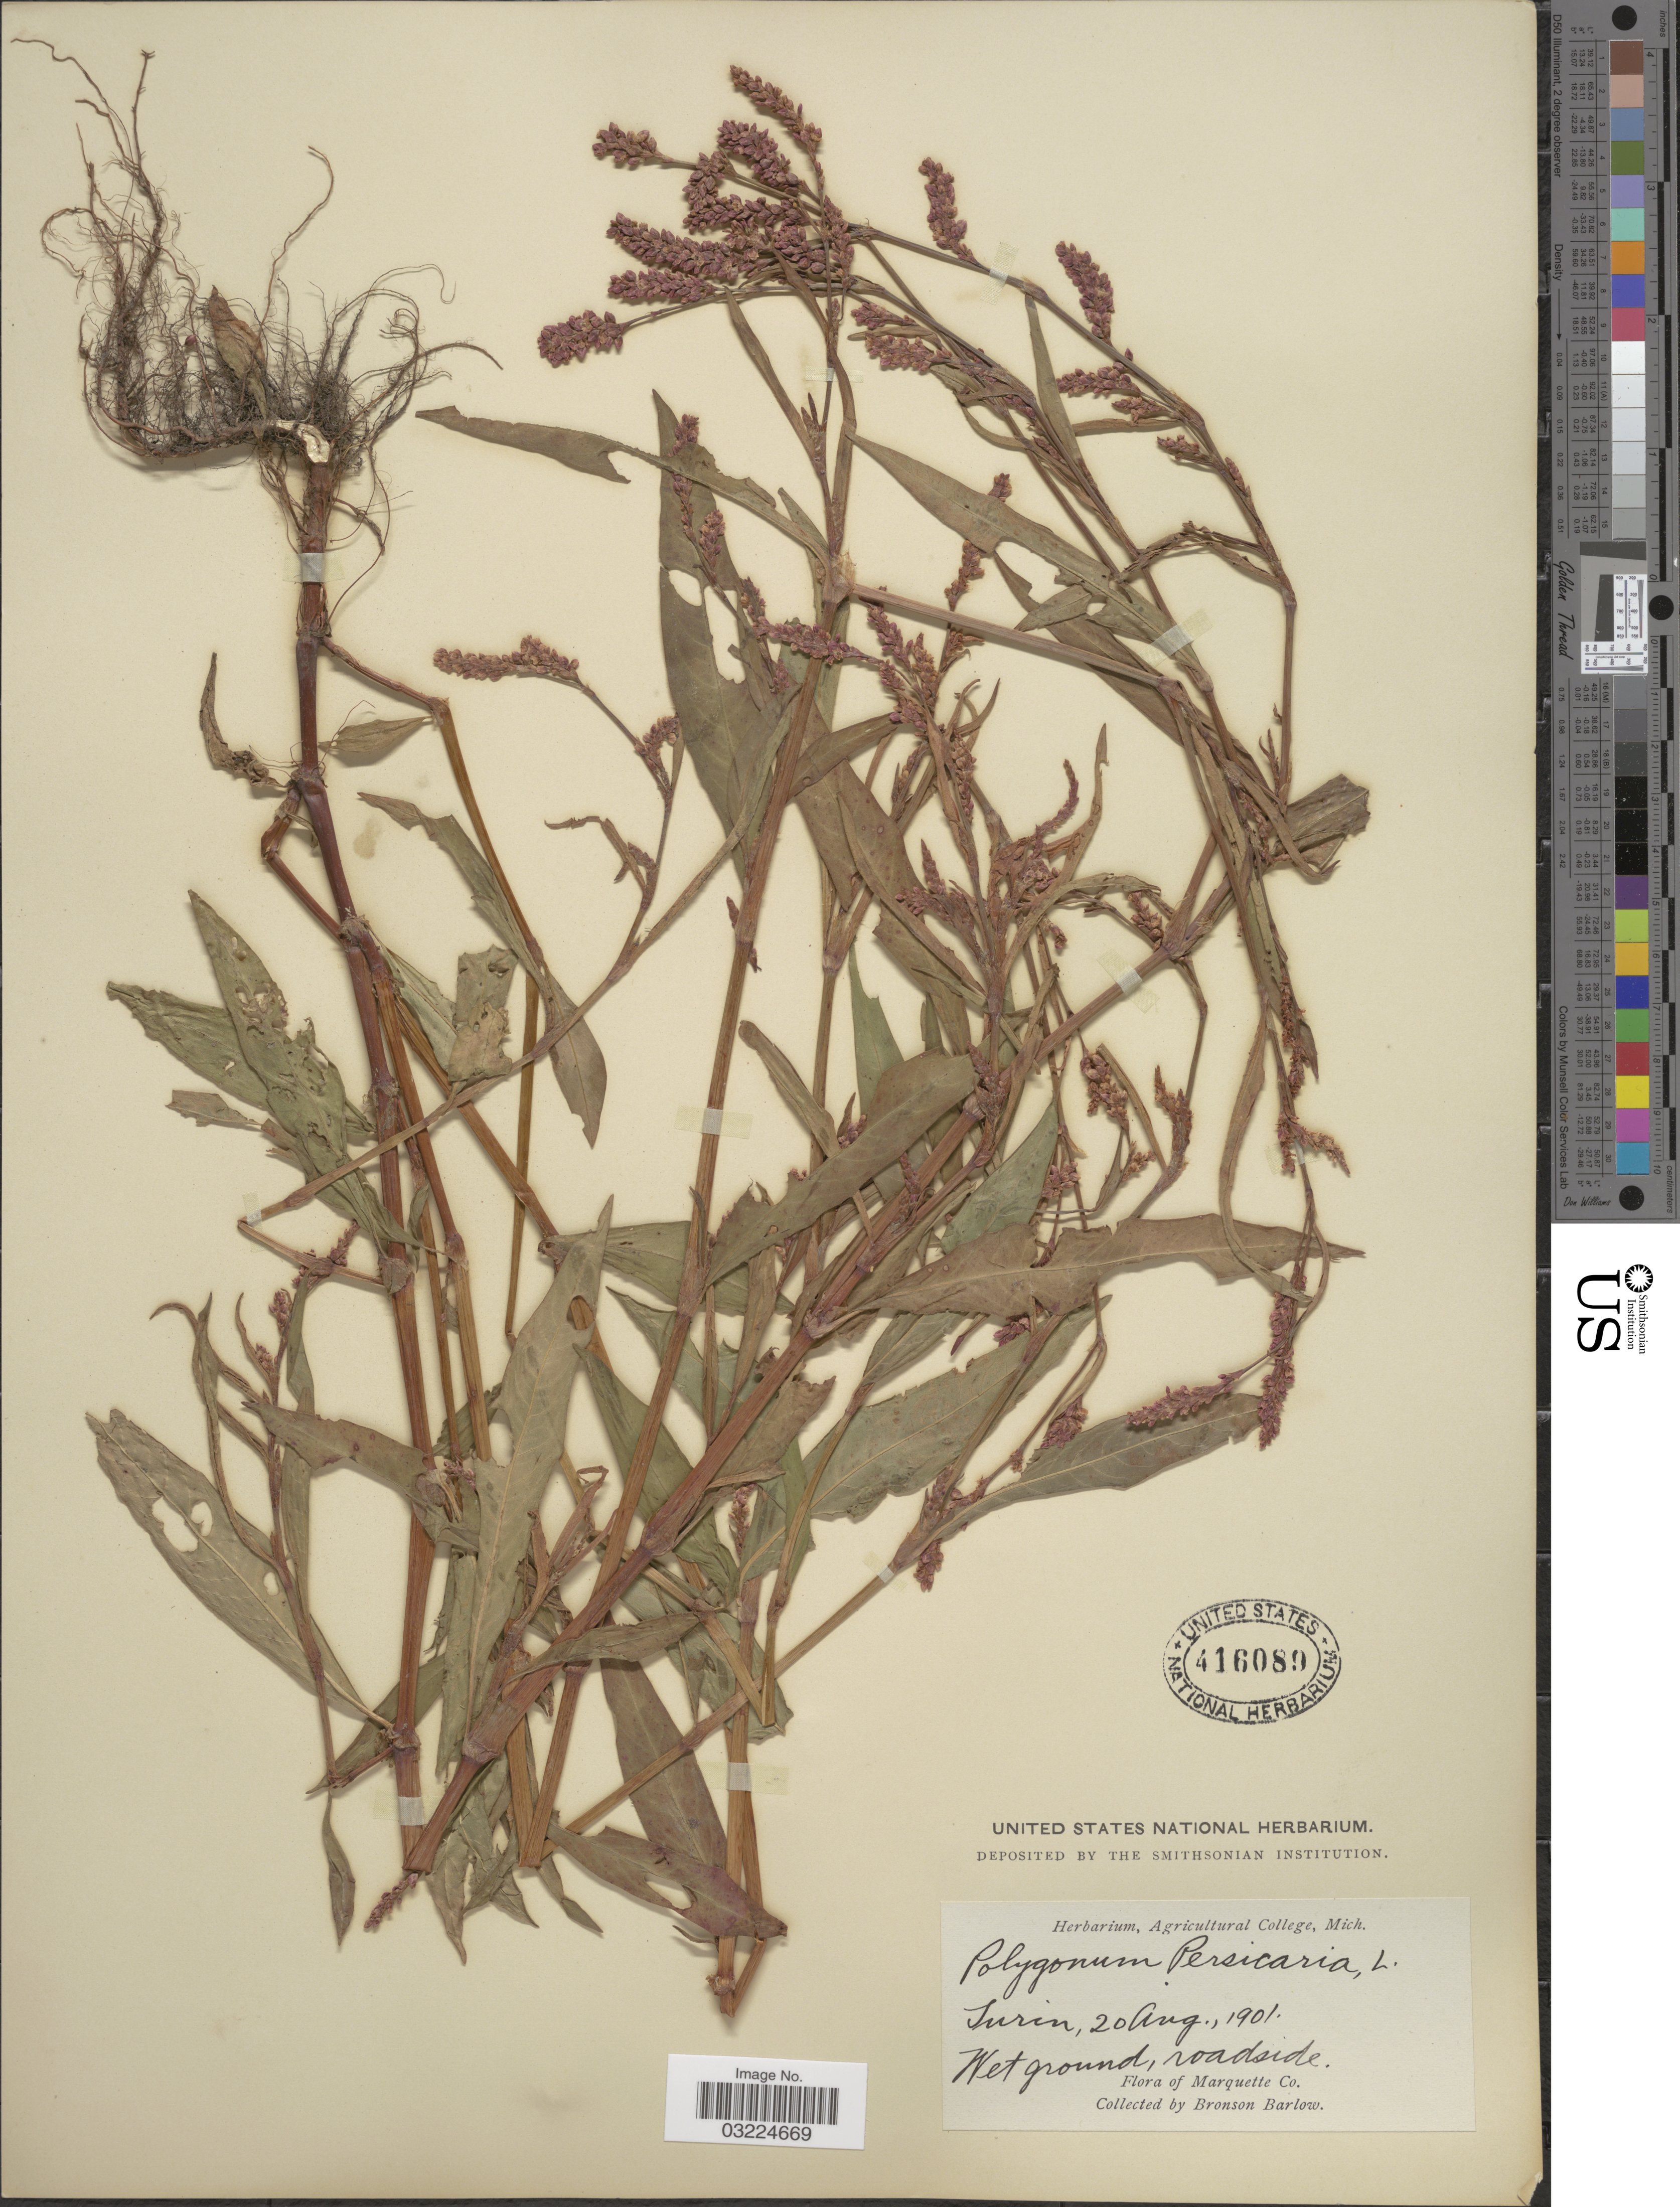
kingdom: Plantae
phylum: Tracheophyta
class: Magnoliopsida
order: Caryophyllales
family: Polygonaceae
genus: Persicaria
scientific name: Persicaria maculosa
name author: S.F. Gray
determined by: Atha, D. E.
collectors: Barlow, B.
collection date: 1901-08-20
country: United States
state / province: Michigan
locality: Turin. Marquette Co.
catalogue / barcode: US 416089